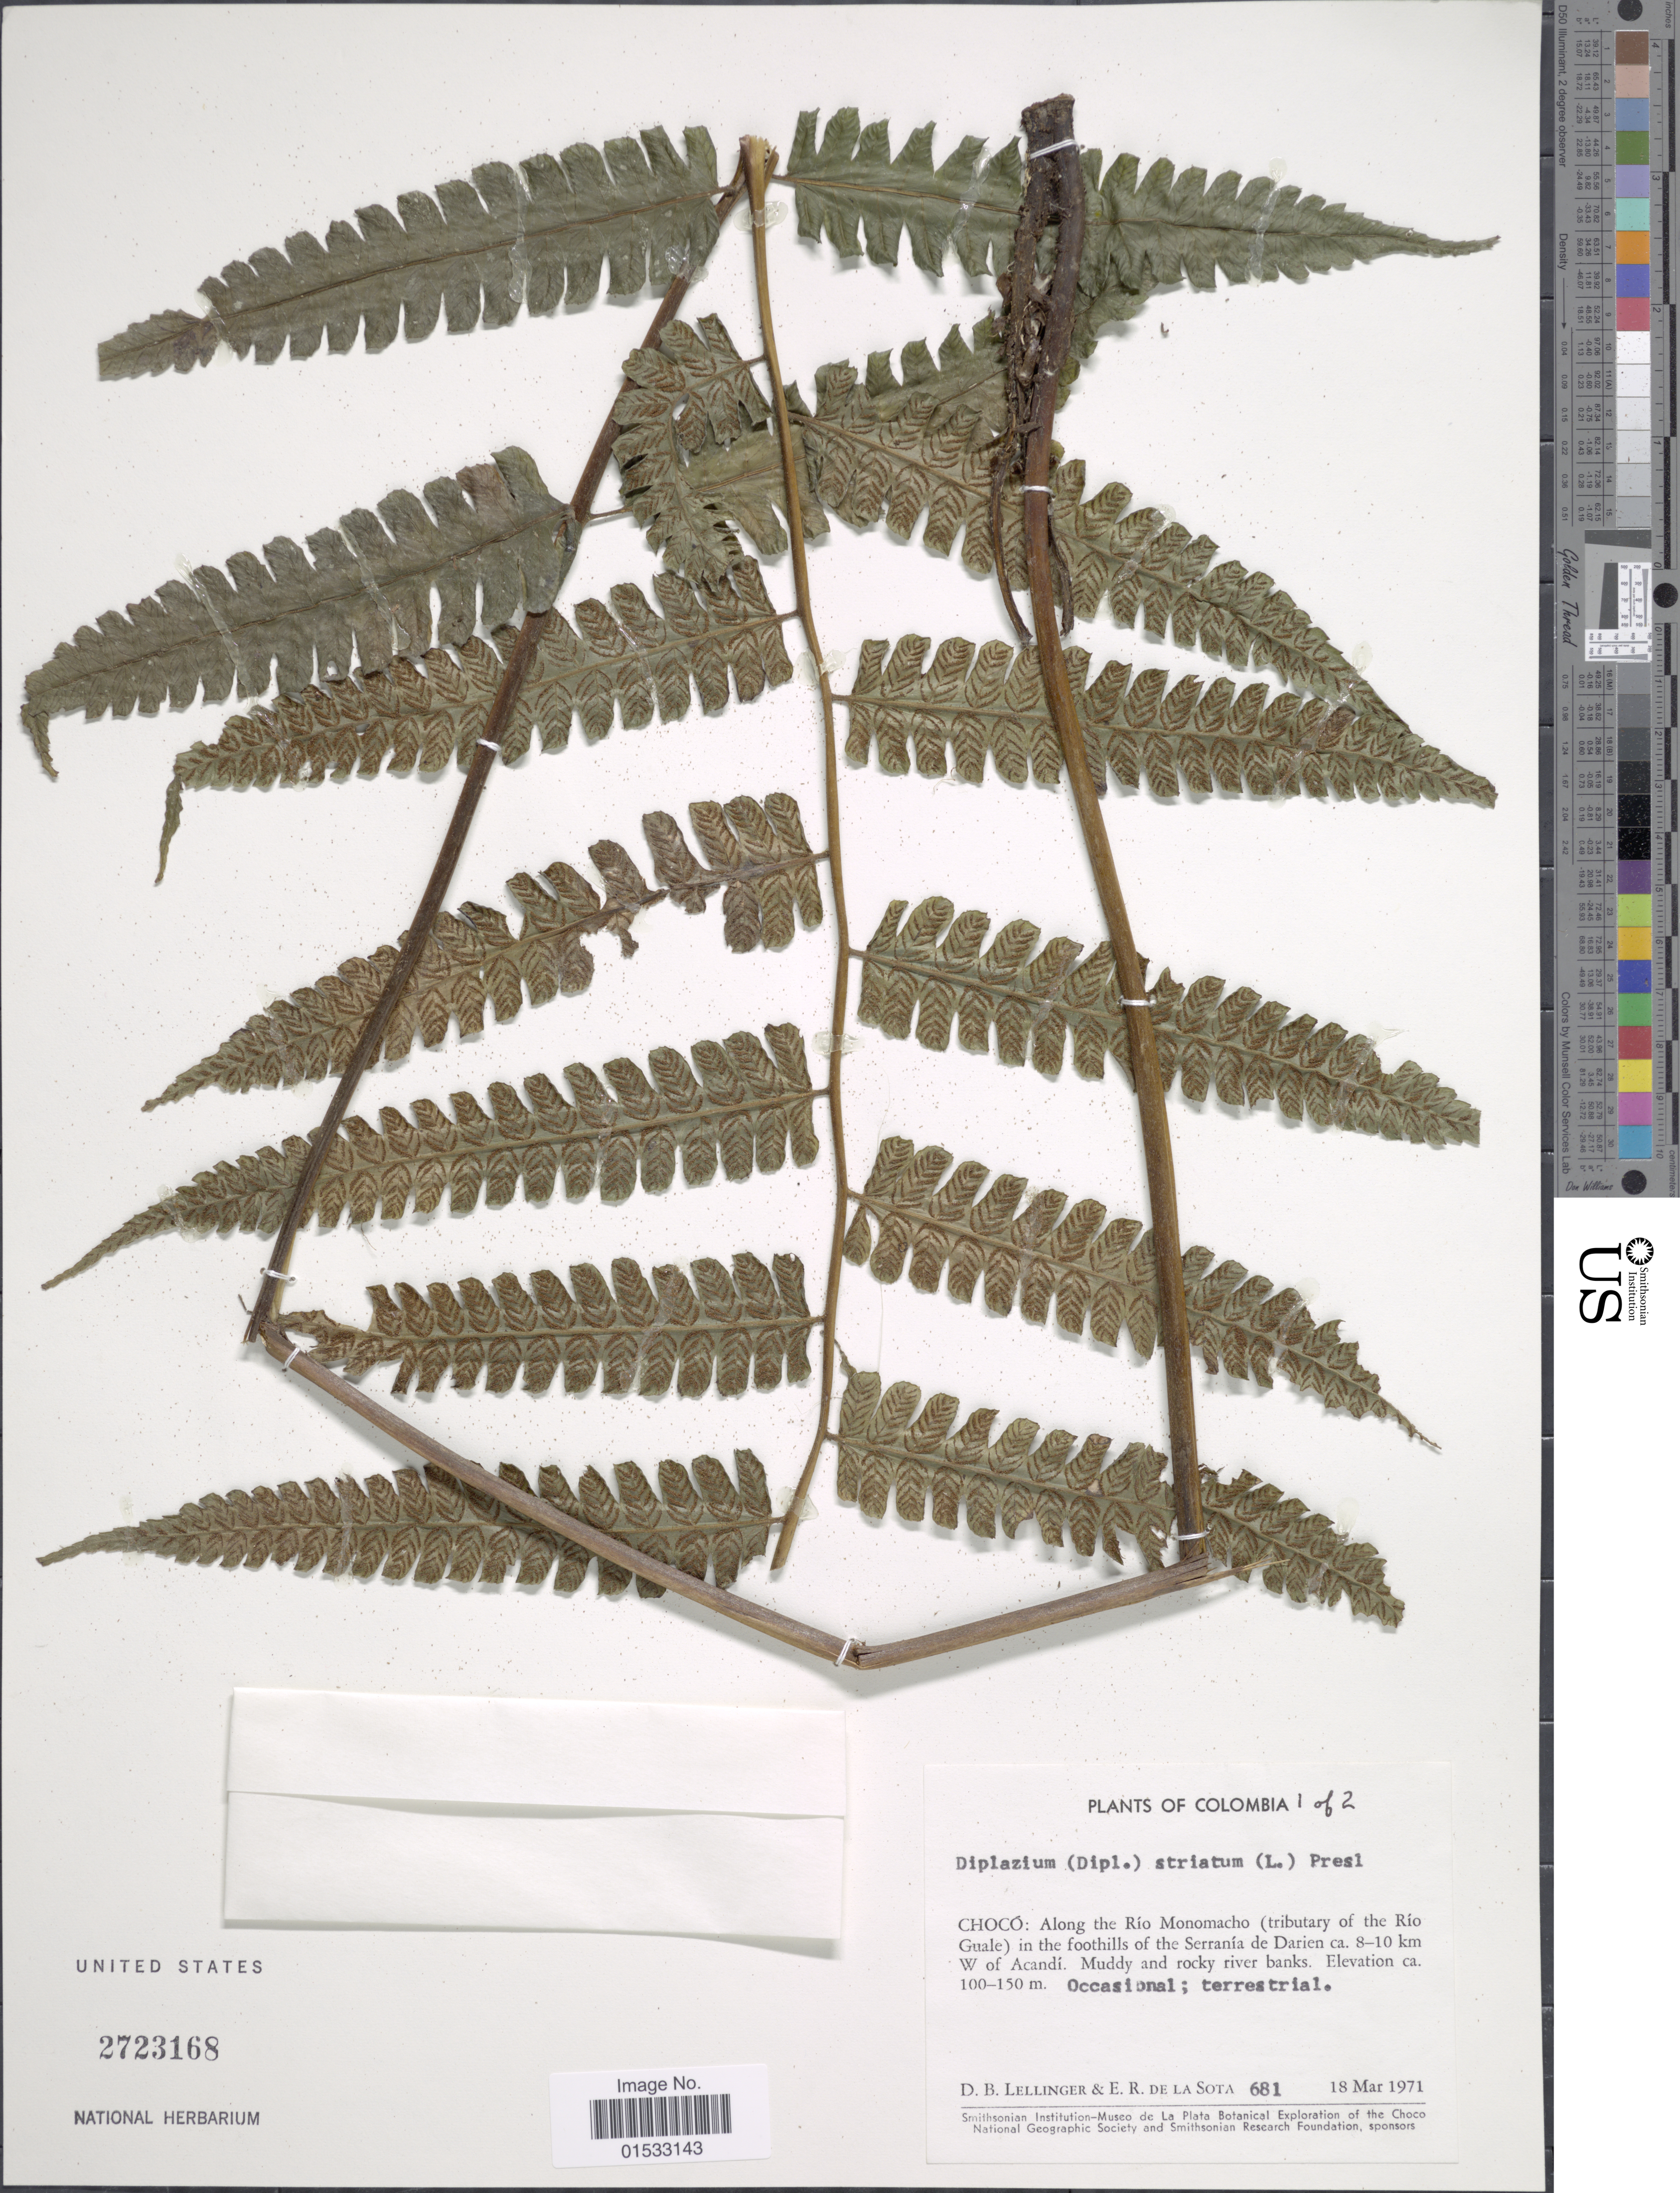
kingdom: Plantae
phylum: Tracheophyta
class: Polypodiopsida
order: Polypodiales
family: Athyriaceae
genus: Diplazium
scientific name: Diplazium striatum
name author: (L.) C. Presl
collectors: D. B. Lellinger & E. R. de la Sota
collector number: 681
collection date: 1971-03-18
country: Colombia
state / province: Chocó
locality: Along the Río Monomacho (tributary of the Río Guale) in the foothills of the Serranía de Darien ca. 8-10 km W of Acandí.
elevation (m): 100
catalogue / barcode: US 2723168